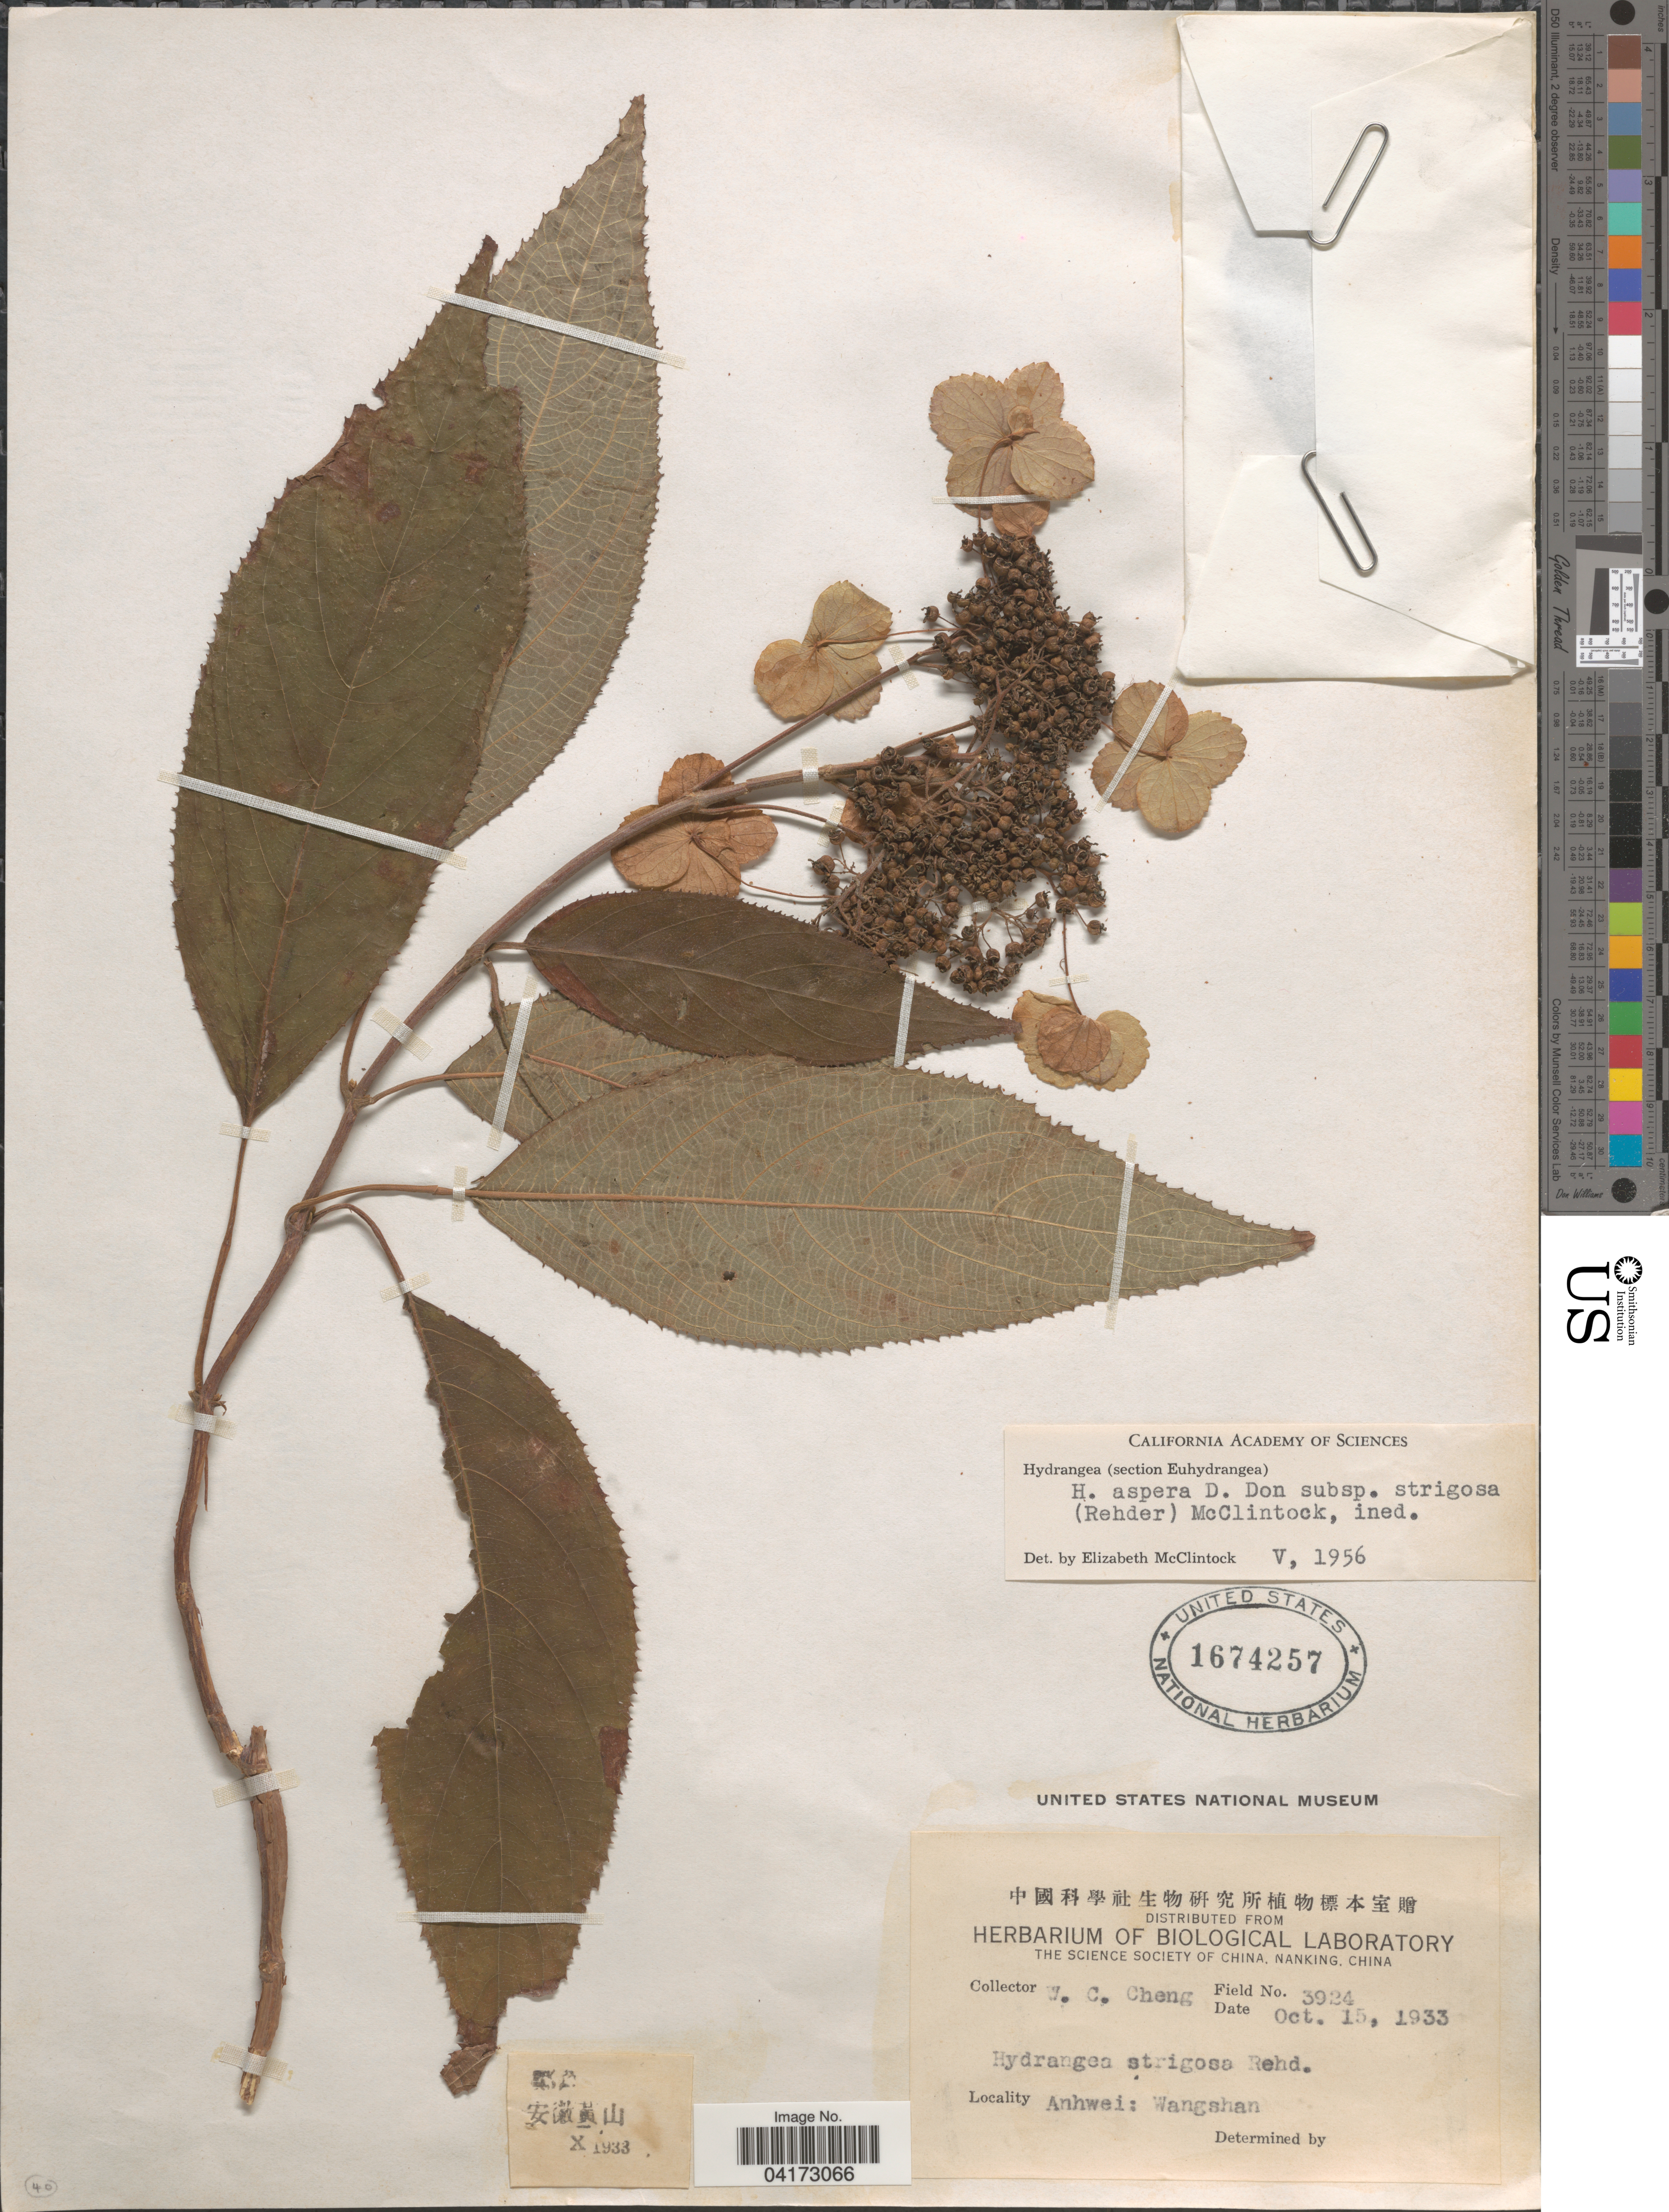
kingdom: Plantae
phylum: Tracheophyta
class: Magnoliopsida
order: Cornales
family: Hydrangeaceae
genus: Hydrangea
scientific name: Hydrangea aspera subsp. strigosa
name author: (Rehder) E. M. McClint.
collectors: W. C. Cheng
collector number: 3924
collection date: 1933-10-15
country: China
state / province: Anhui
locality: Anhwei: Wangshan.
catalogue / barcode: US 1674257